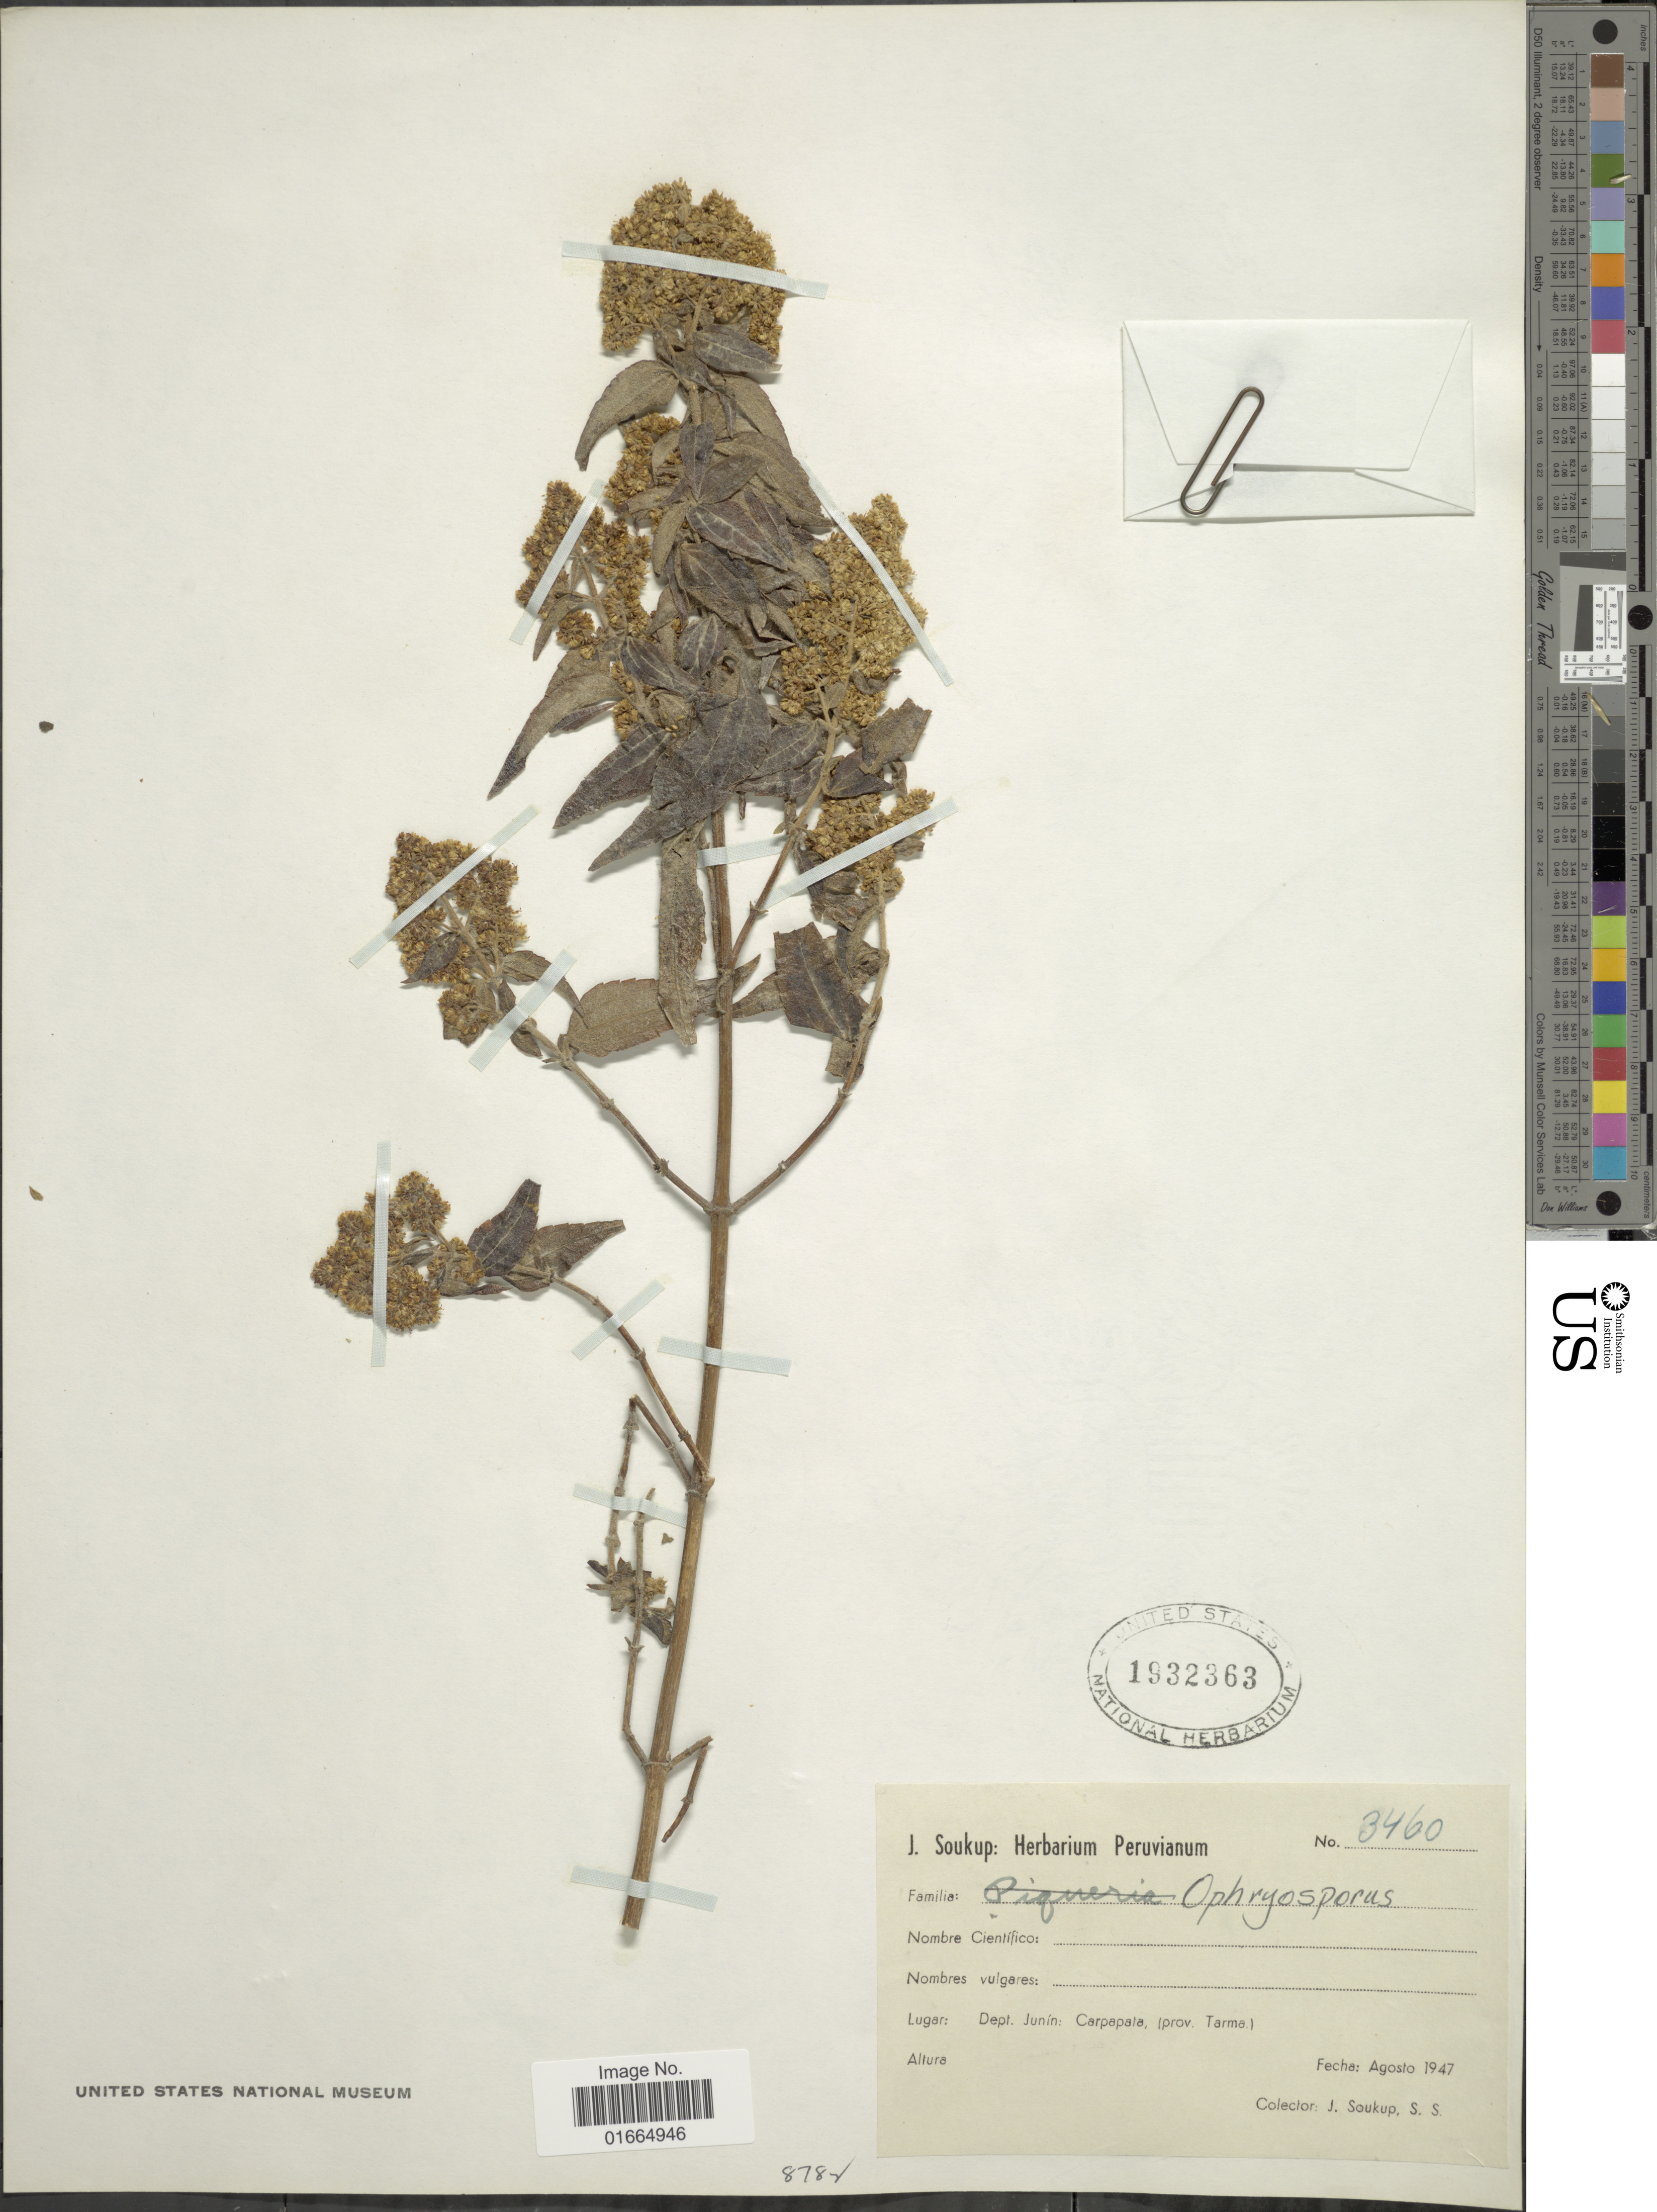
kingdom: Plantae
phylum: Tracheophyta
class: Magnoliopsida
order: Asterales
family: Asteraceae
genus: Ophryosporus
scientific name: Ophryosporus sp.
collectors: J. Soukup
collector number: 3460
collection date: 1947-08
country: Peru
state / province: Junín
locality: Dept. Juní: Carpapala, (prov. Tarma)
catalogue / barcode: US 1932363